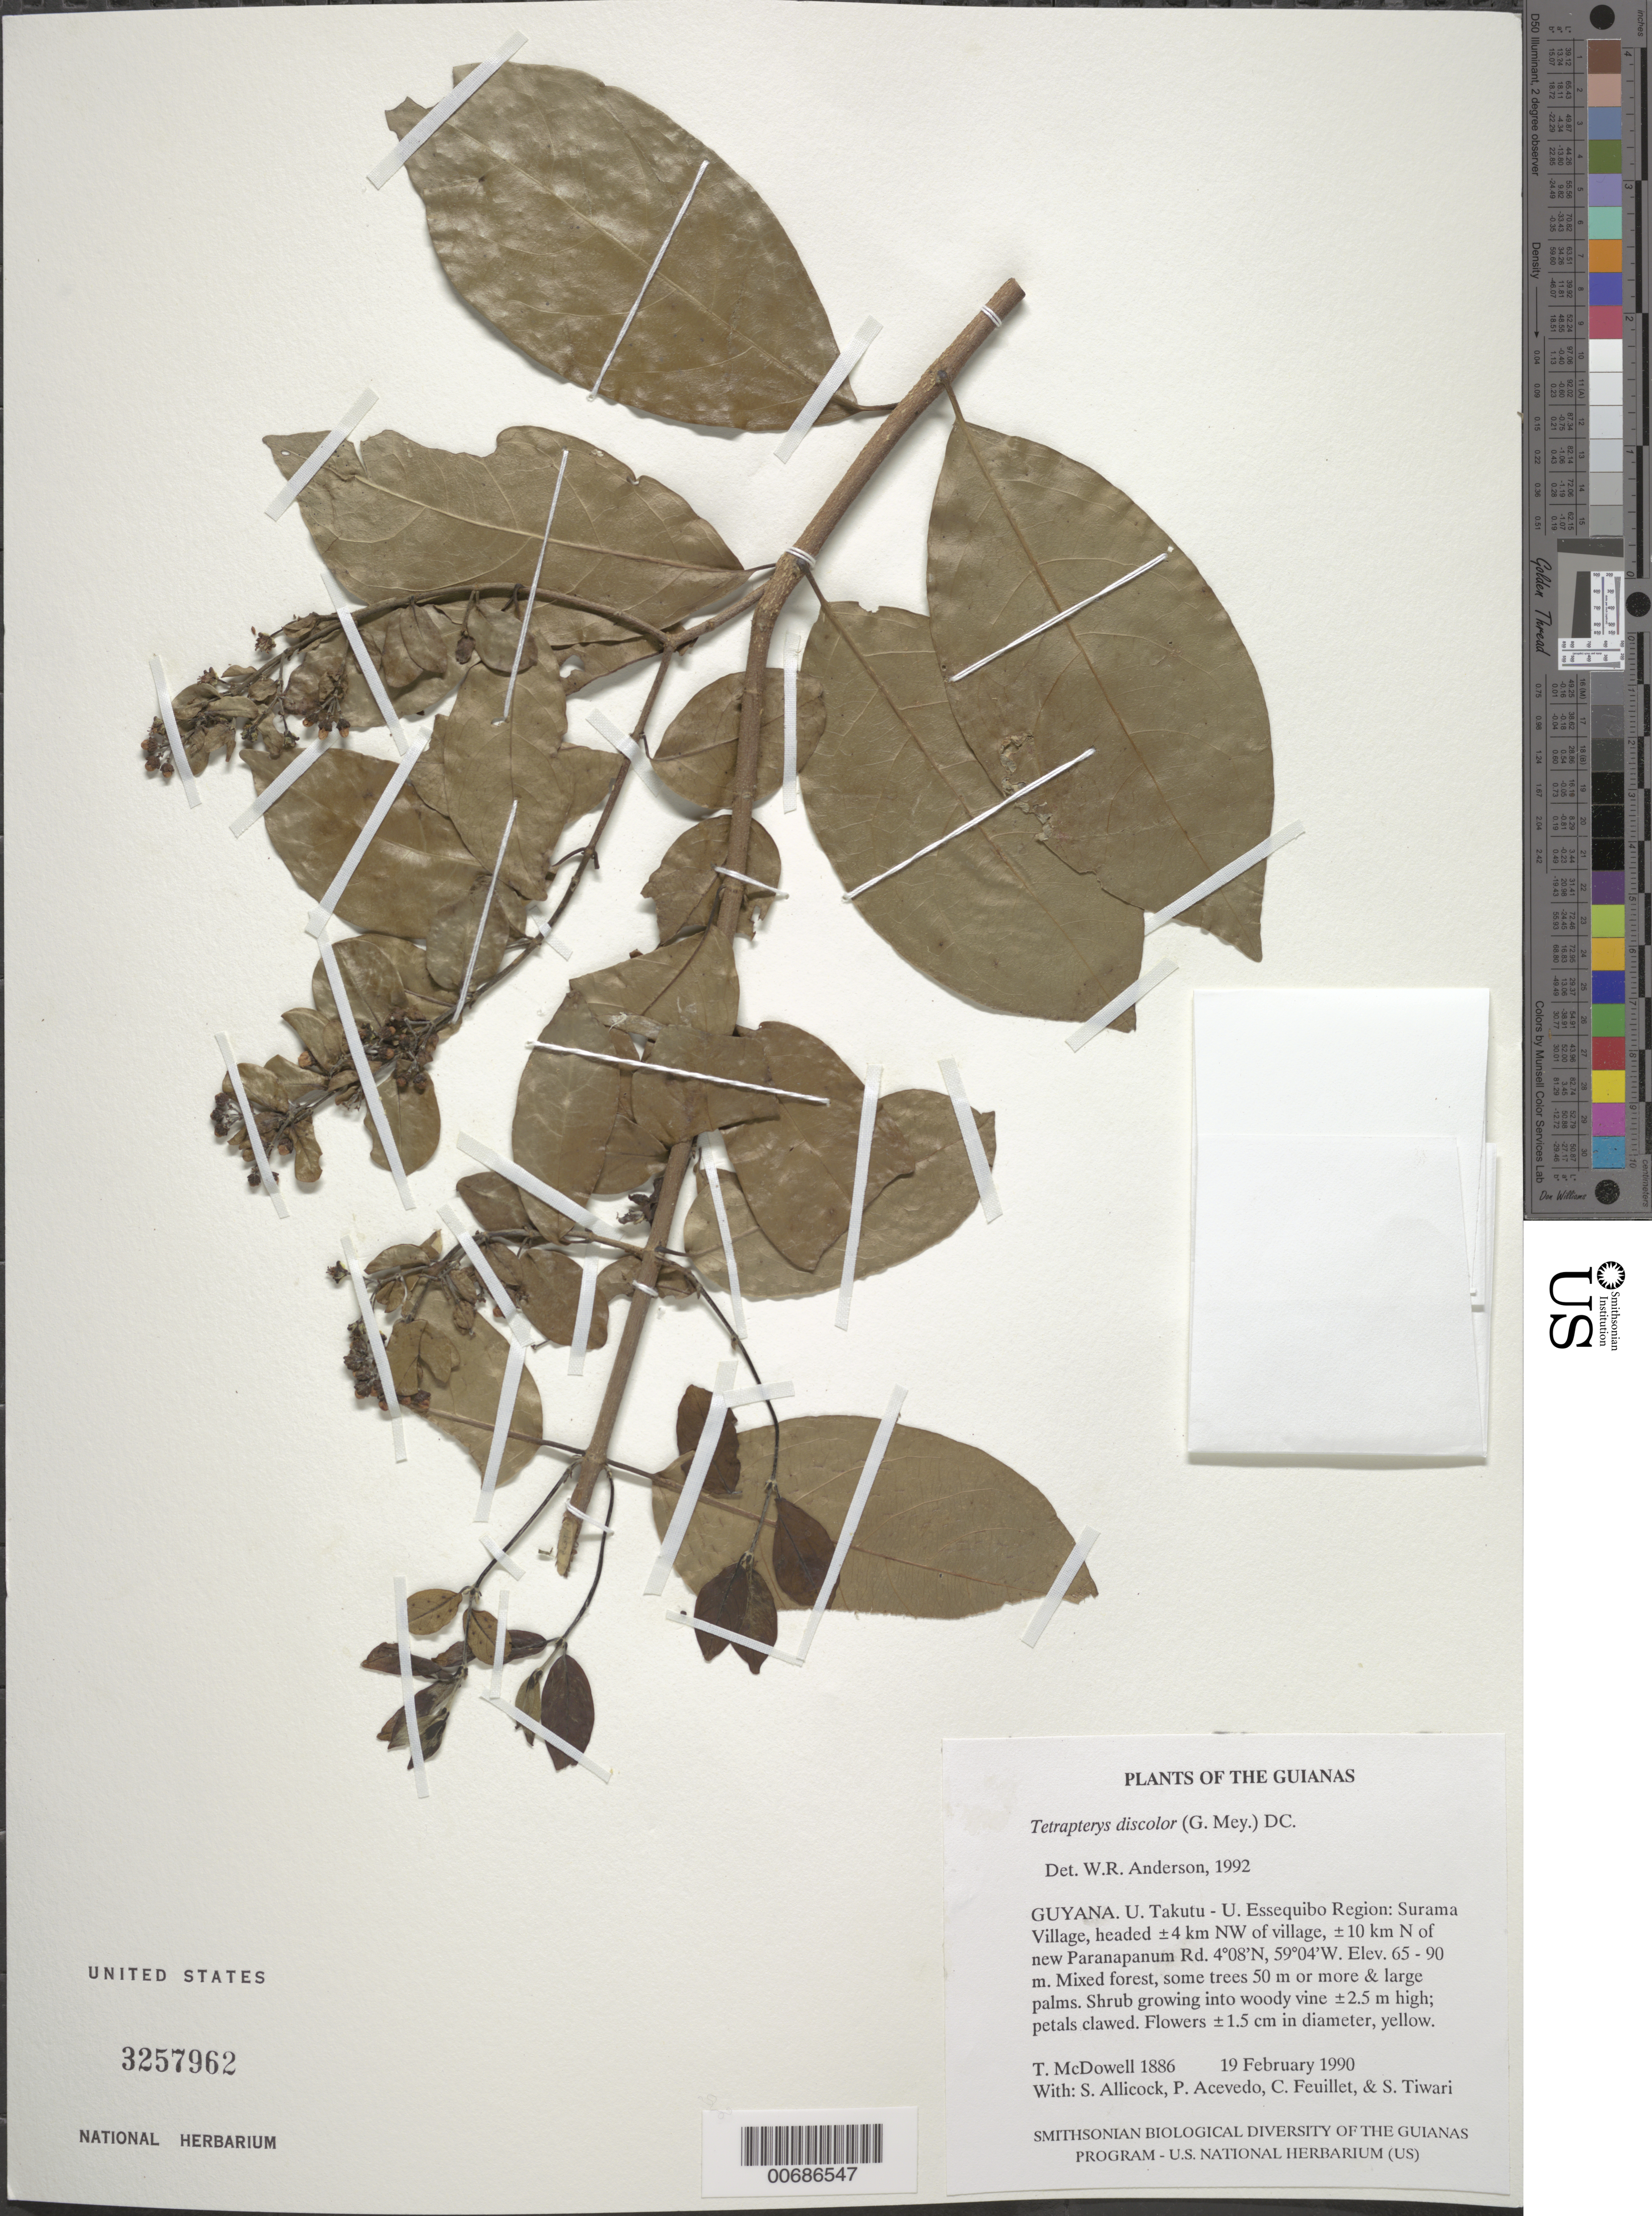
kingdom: Plantae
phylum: Tracheophyta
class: Magnoliopsida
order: Malpighiales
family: Malpighiaceae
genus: Tetrapterys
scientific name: Tetrapterys discolor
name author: (G. Mey.) DC.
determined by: Anderson, W. R., (MICH), University of Michigan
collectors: T. McDowell, S. Allicock, P. Acevedo-Rodr., C. Feuillet & S. Tiwari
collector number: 1886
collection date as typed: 19 February 1990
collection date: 1990-02-19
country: Guyana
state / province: U. Takutu-U. Essequibo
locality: ±4 km NW of Surama Village, ±10 km N of new Paranapanema Road, along western trail to Buro-Buro River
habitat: Mixed forest, some trees 50 m or more & large palms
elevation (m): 65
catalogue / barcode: US 3257962